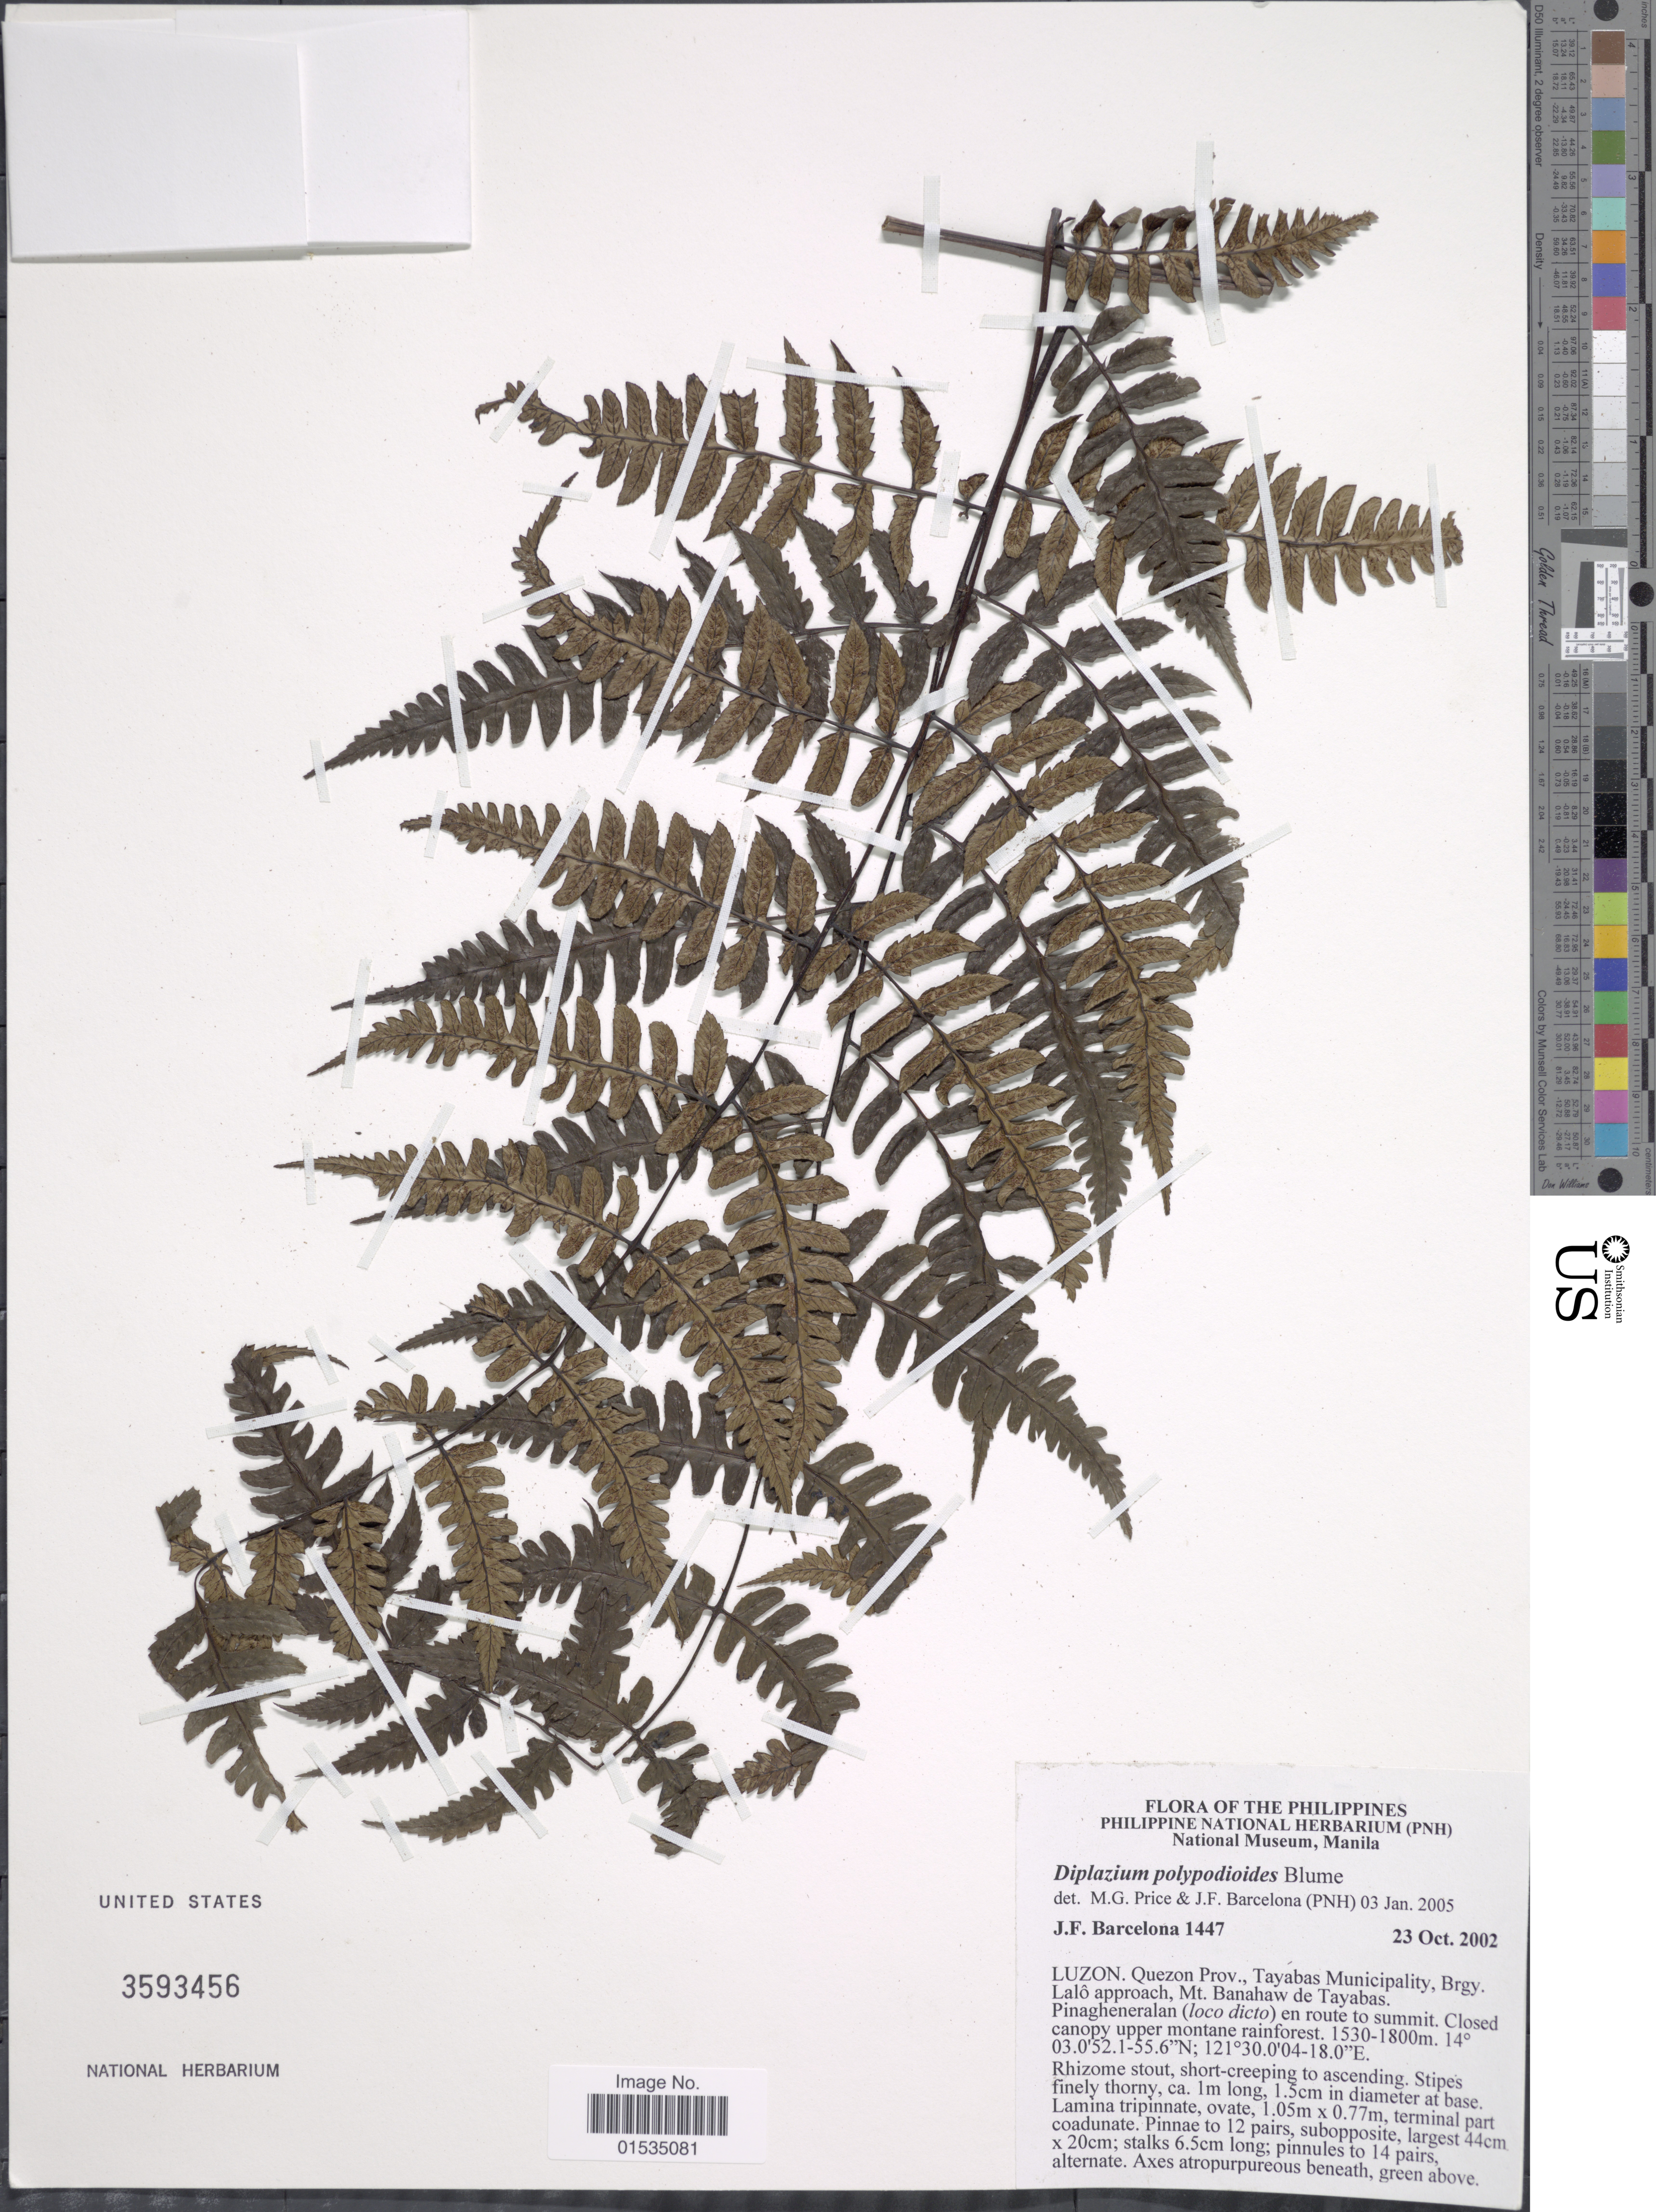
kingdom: Plantae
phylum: Tracheophyta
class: Polypodiopsida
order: Polypodiales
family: Athyriaceae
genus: Diplazium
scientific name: Diplazium polypodioides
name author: Blume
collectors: J. F. Barcelona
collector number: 1447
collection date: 2002-10-23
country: Philippines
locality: Luzon, Quezon Prov., Tayabas Municpality, Brgy, Lalo approach, Mt. Banahaw de Tayabas, Pinagheneralan en route to summit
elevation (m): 1530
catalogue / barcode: US 3593456